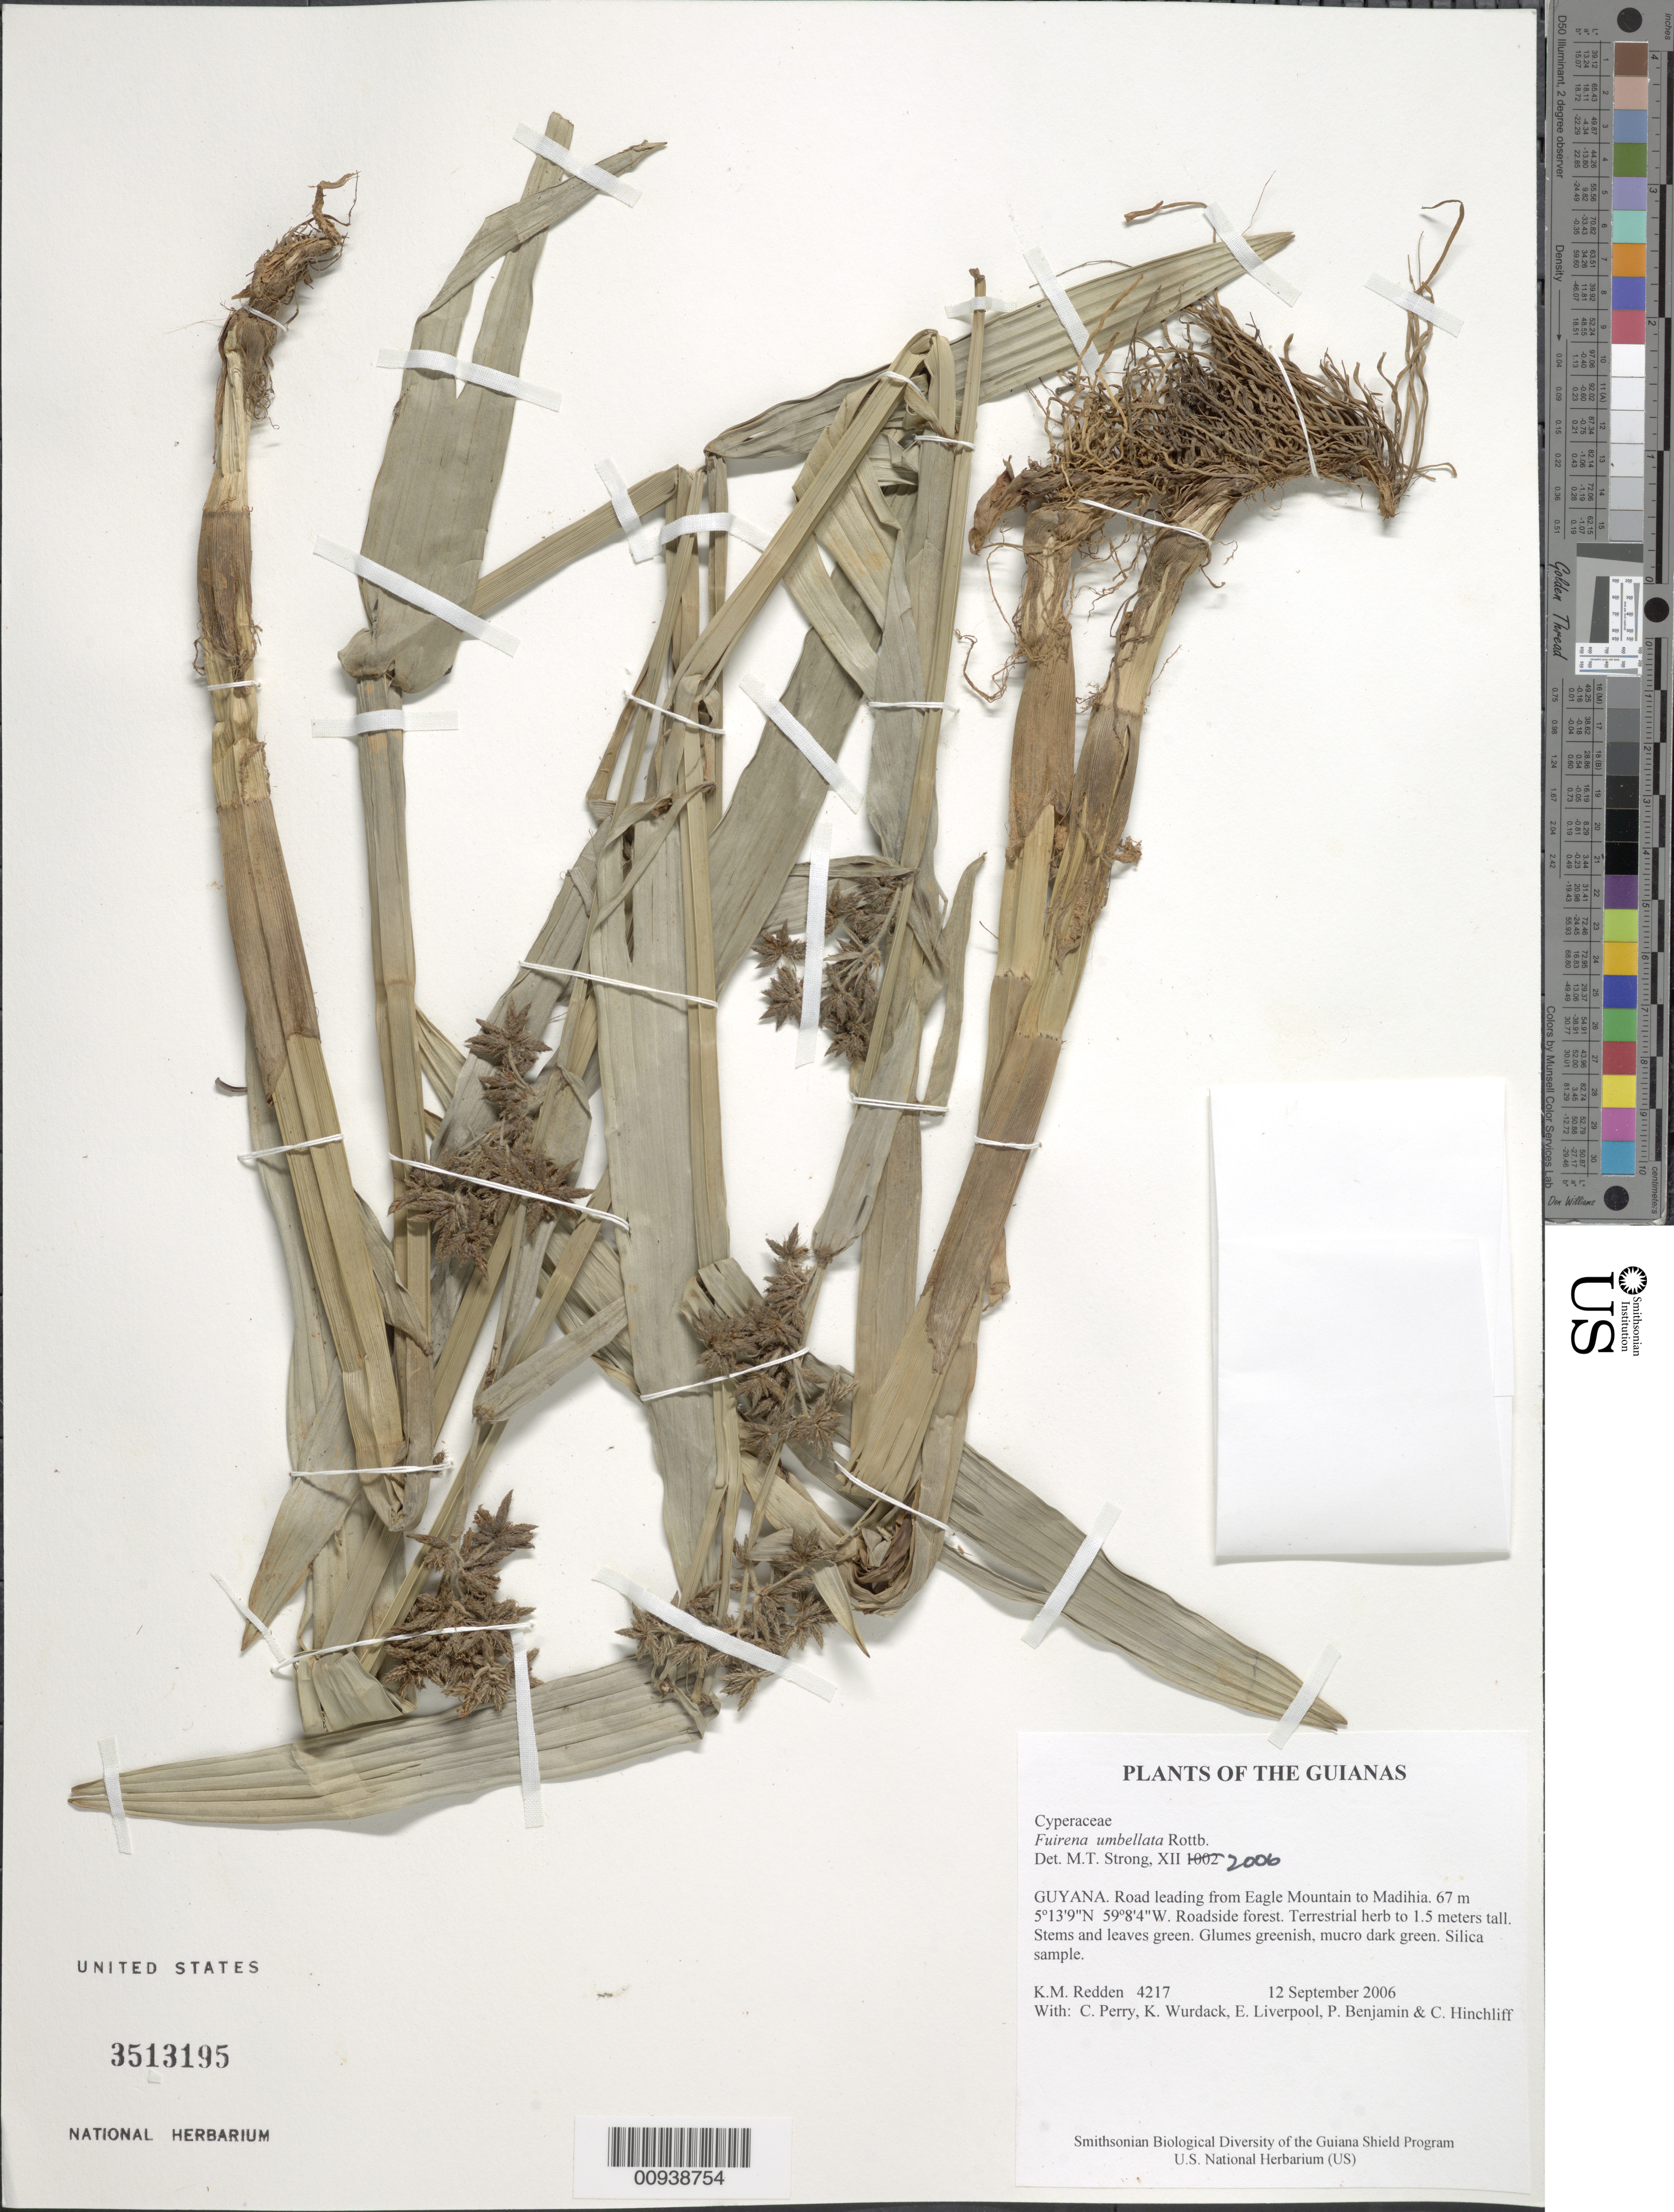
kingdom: Plantae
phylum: Tracheophyta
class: Liliopsida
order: Poales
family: Cyperaceae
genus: Fuirena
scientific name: Fuirena umbellata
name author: Rottb.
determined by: Strong, M. T., (US), Smithsonian Institution - National Museum of Natural History (UNITED STATES)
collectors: K. M. Redden, C. Perry, K. Wurdack, E. Liverpool, P. Benjamin & C. E. Hinchliff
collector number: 4217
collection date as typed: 12 September 2006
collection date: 2006-09-12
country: Guyana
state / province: Potaro-Siparuni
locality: Road leading from Eagle Mountain to Madihia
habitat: Roadside forest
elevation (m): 67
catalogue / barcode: US 3513195